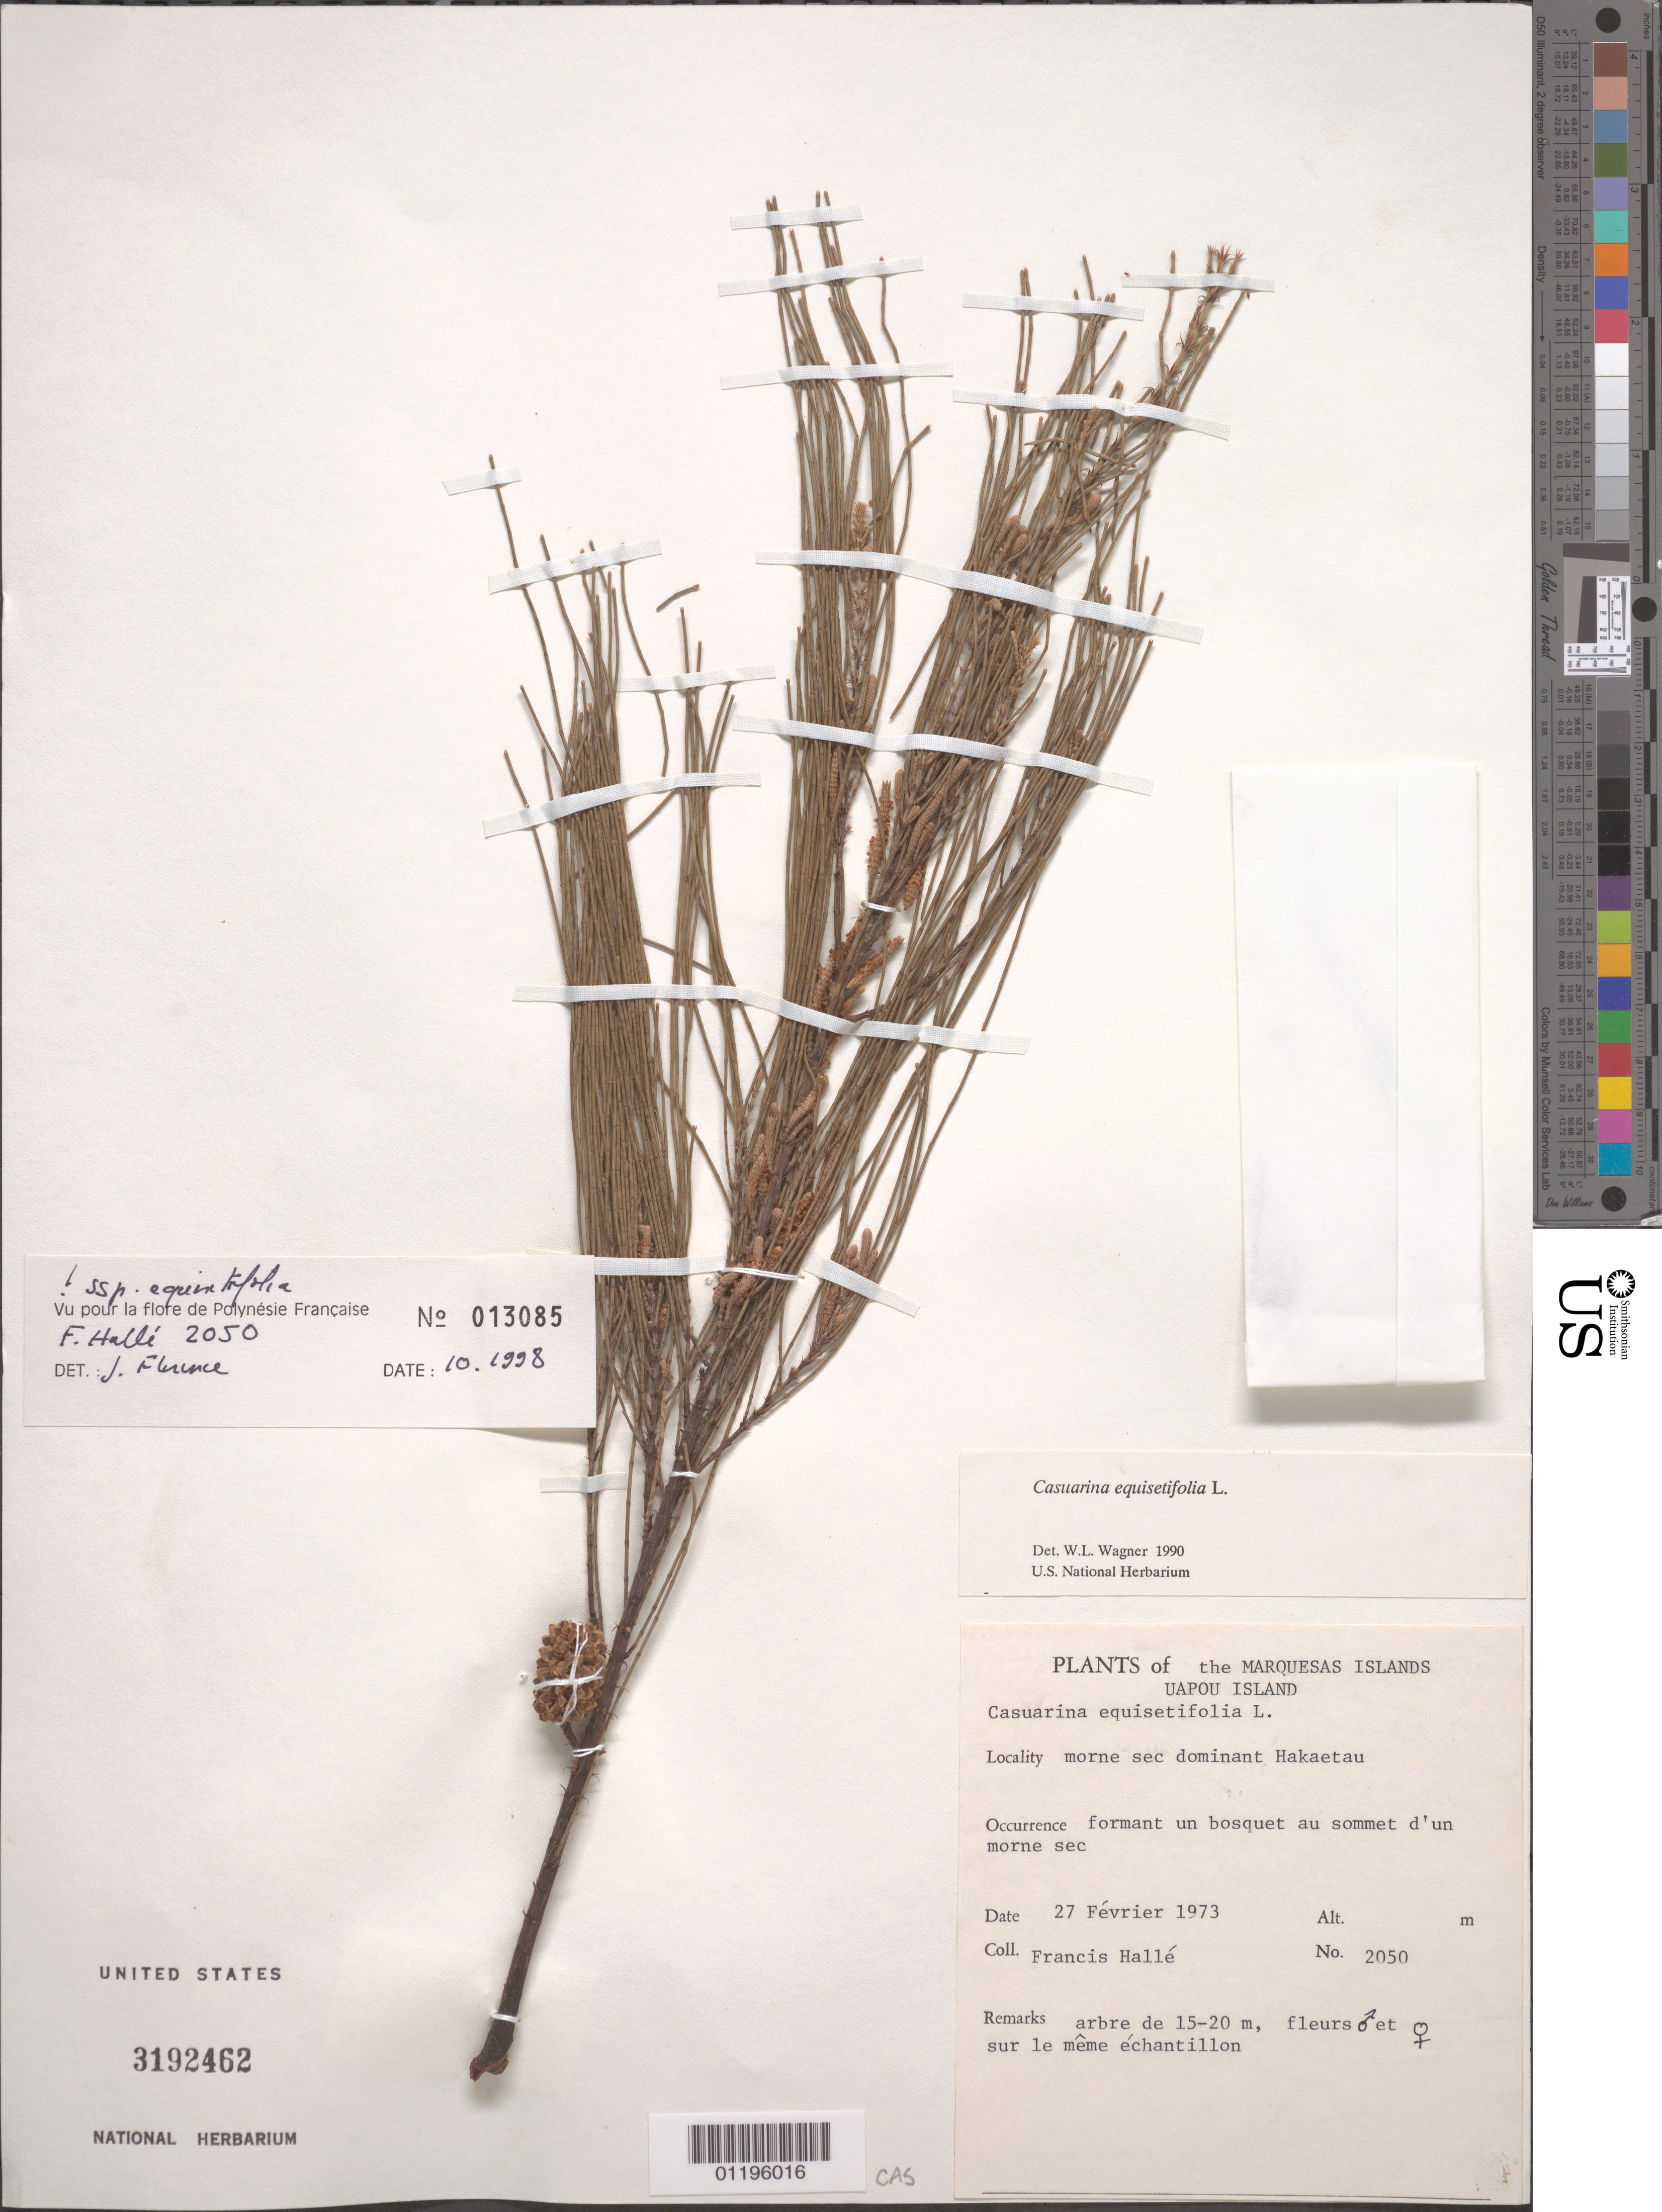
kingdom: Plantae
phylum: Tracheophyta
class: Magnoliopsida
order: Fagales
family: Casuarinaceae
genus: Casuarina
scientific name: Casuarina equisetifolia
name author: L.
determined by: Wagner, W. L., (BOT), Smithsonian Institution - National Museum of Natural History (UNITED STATES)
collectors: F. Hallé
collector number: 2050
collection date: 1973-02-27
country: French Polynesia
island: Ua Pou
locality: Morne sec dominant Hakaetau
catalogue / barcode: US 3192462